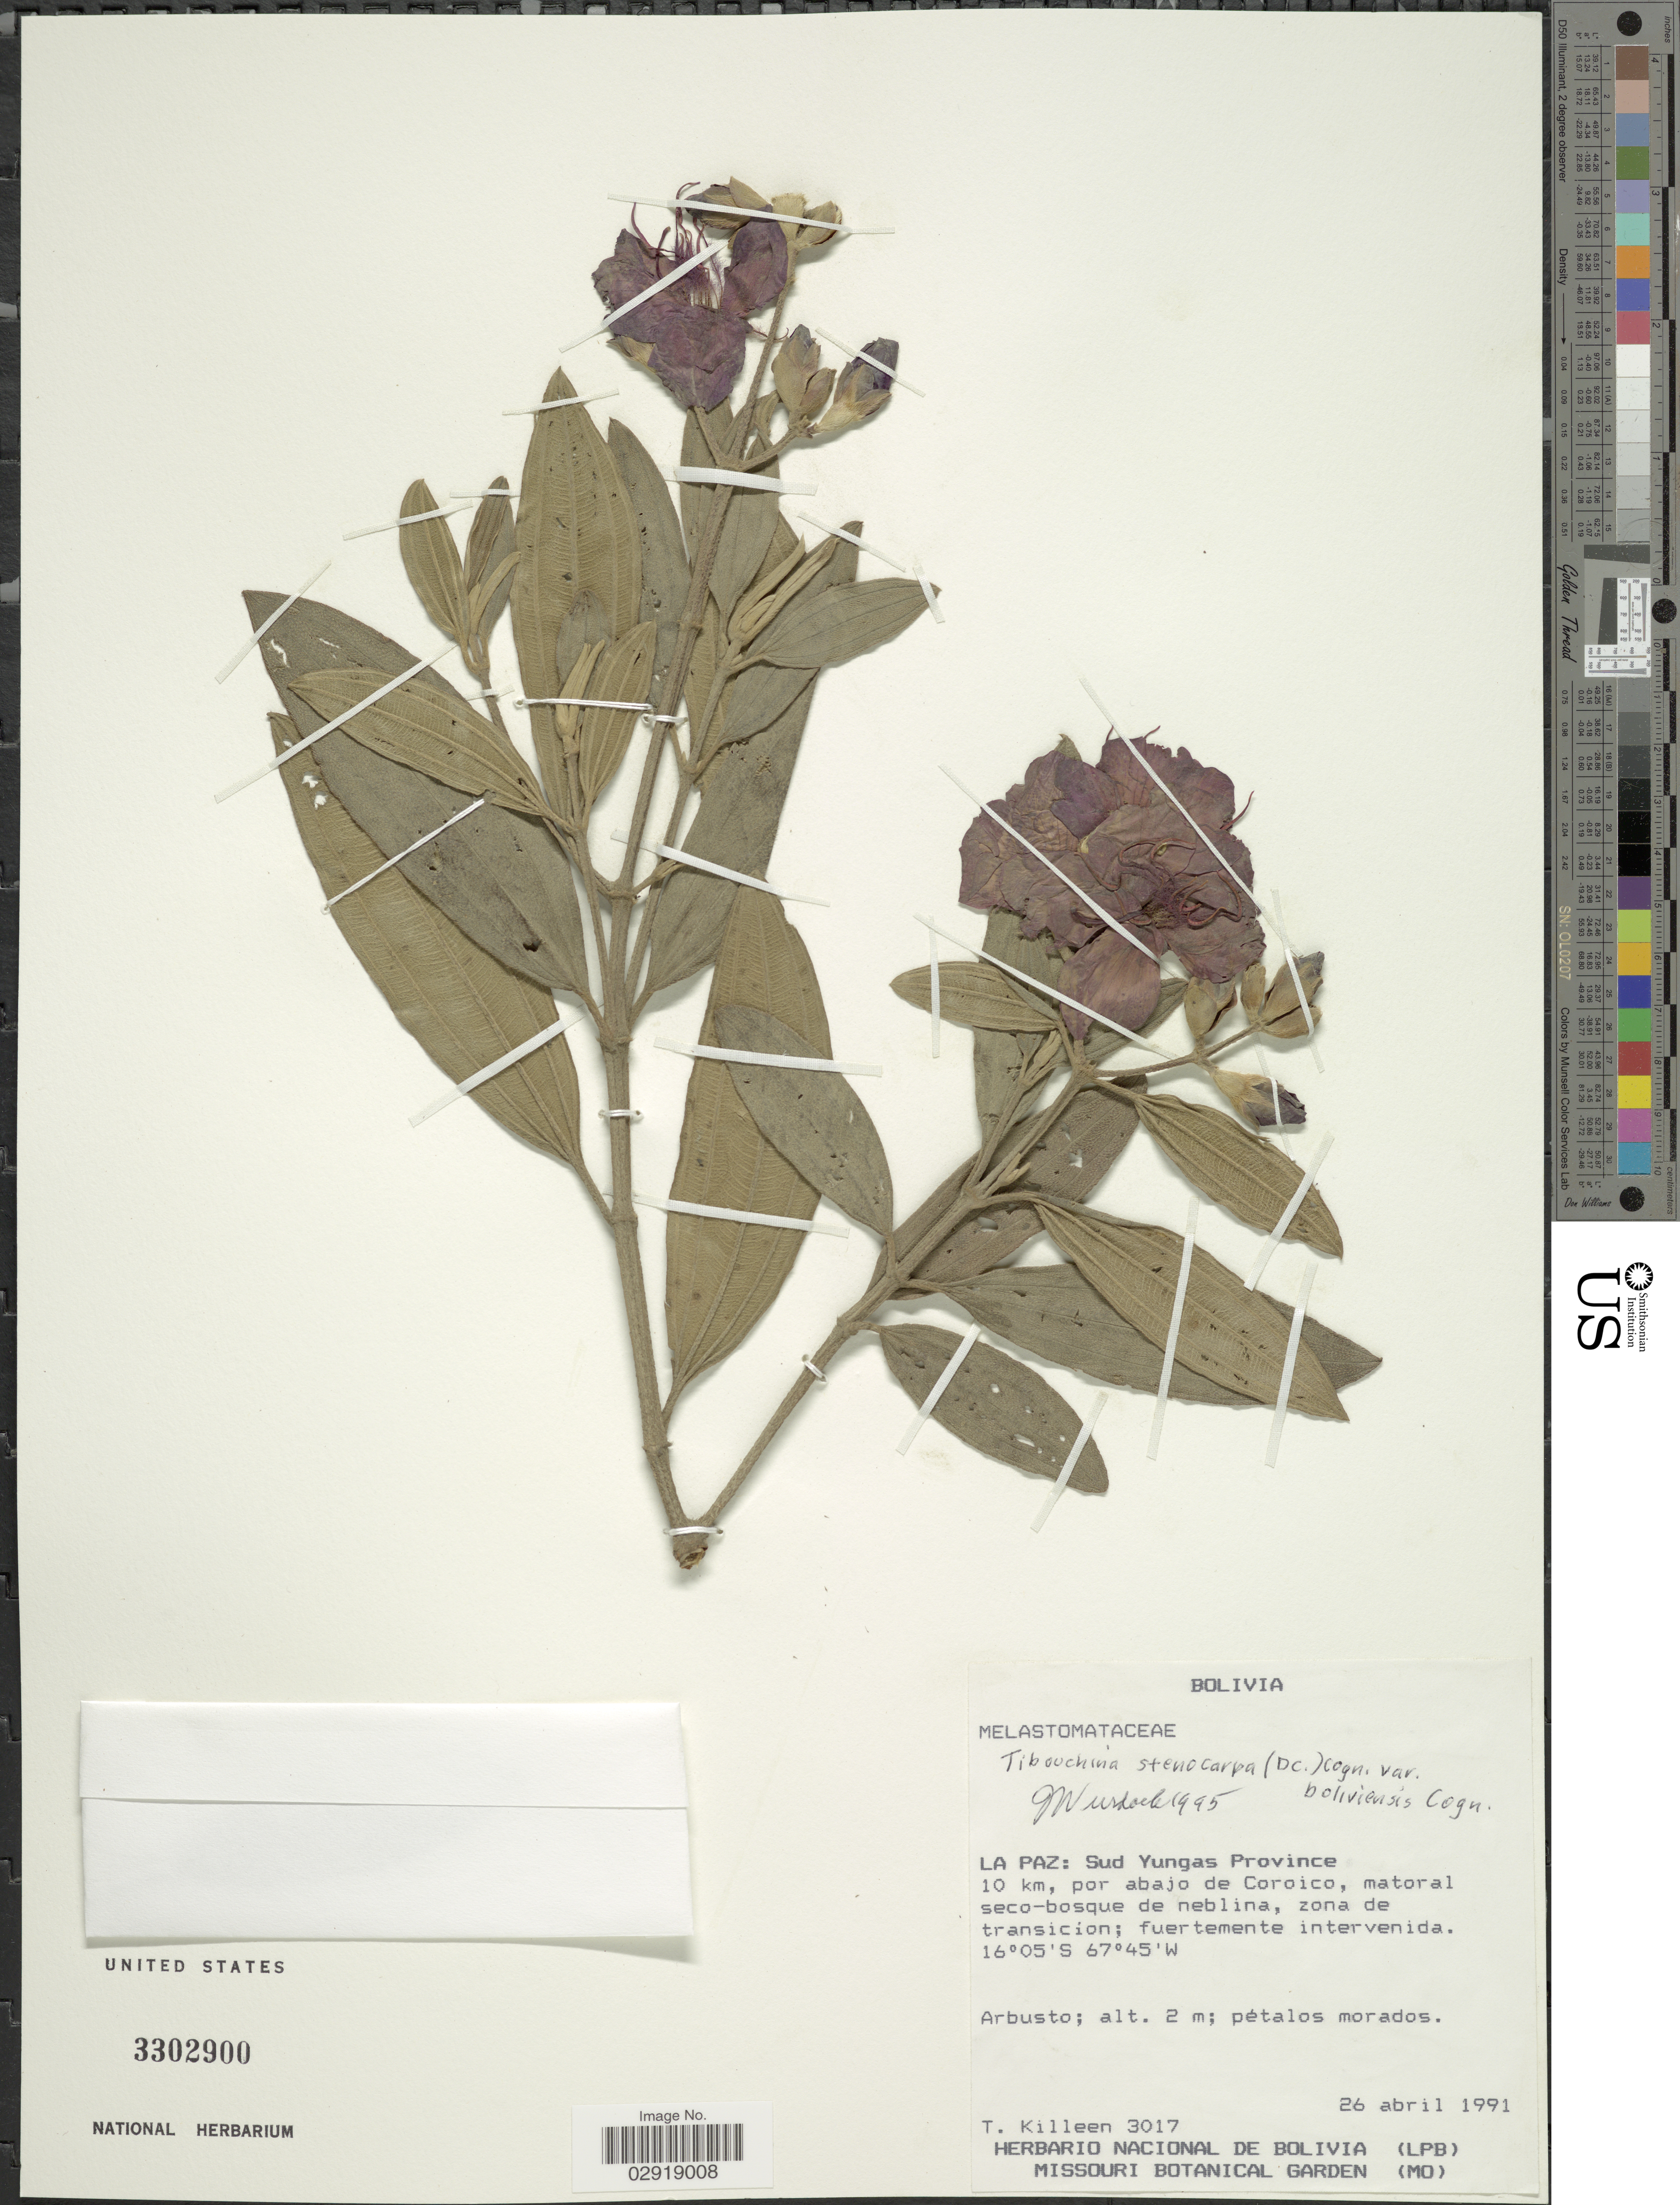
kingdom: Plantae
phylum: Tracheophyta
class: Magnoliopsida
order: Myrtales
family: Melastomataceae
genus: Pleroma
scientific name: Pleroma stenocarpum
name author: (DC.) Triana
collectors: T. J. Killeen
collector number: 3017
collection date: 1991-04-26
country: Bolivia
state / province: La Paz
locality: Sud Yungas Province. 10 km, por abajo de Coroico, matoral seco-bosque de neblina, zona de transicion; fuertemente intervenida.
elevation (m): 2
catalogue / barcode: US 3302900